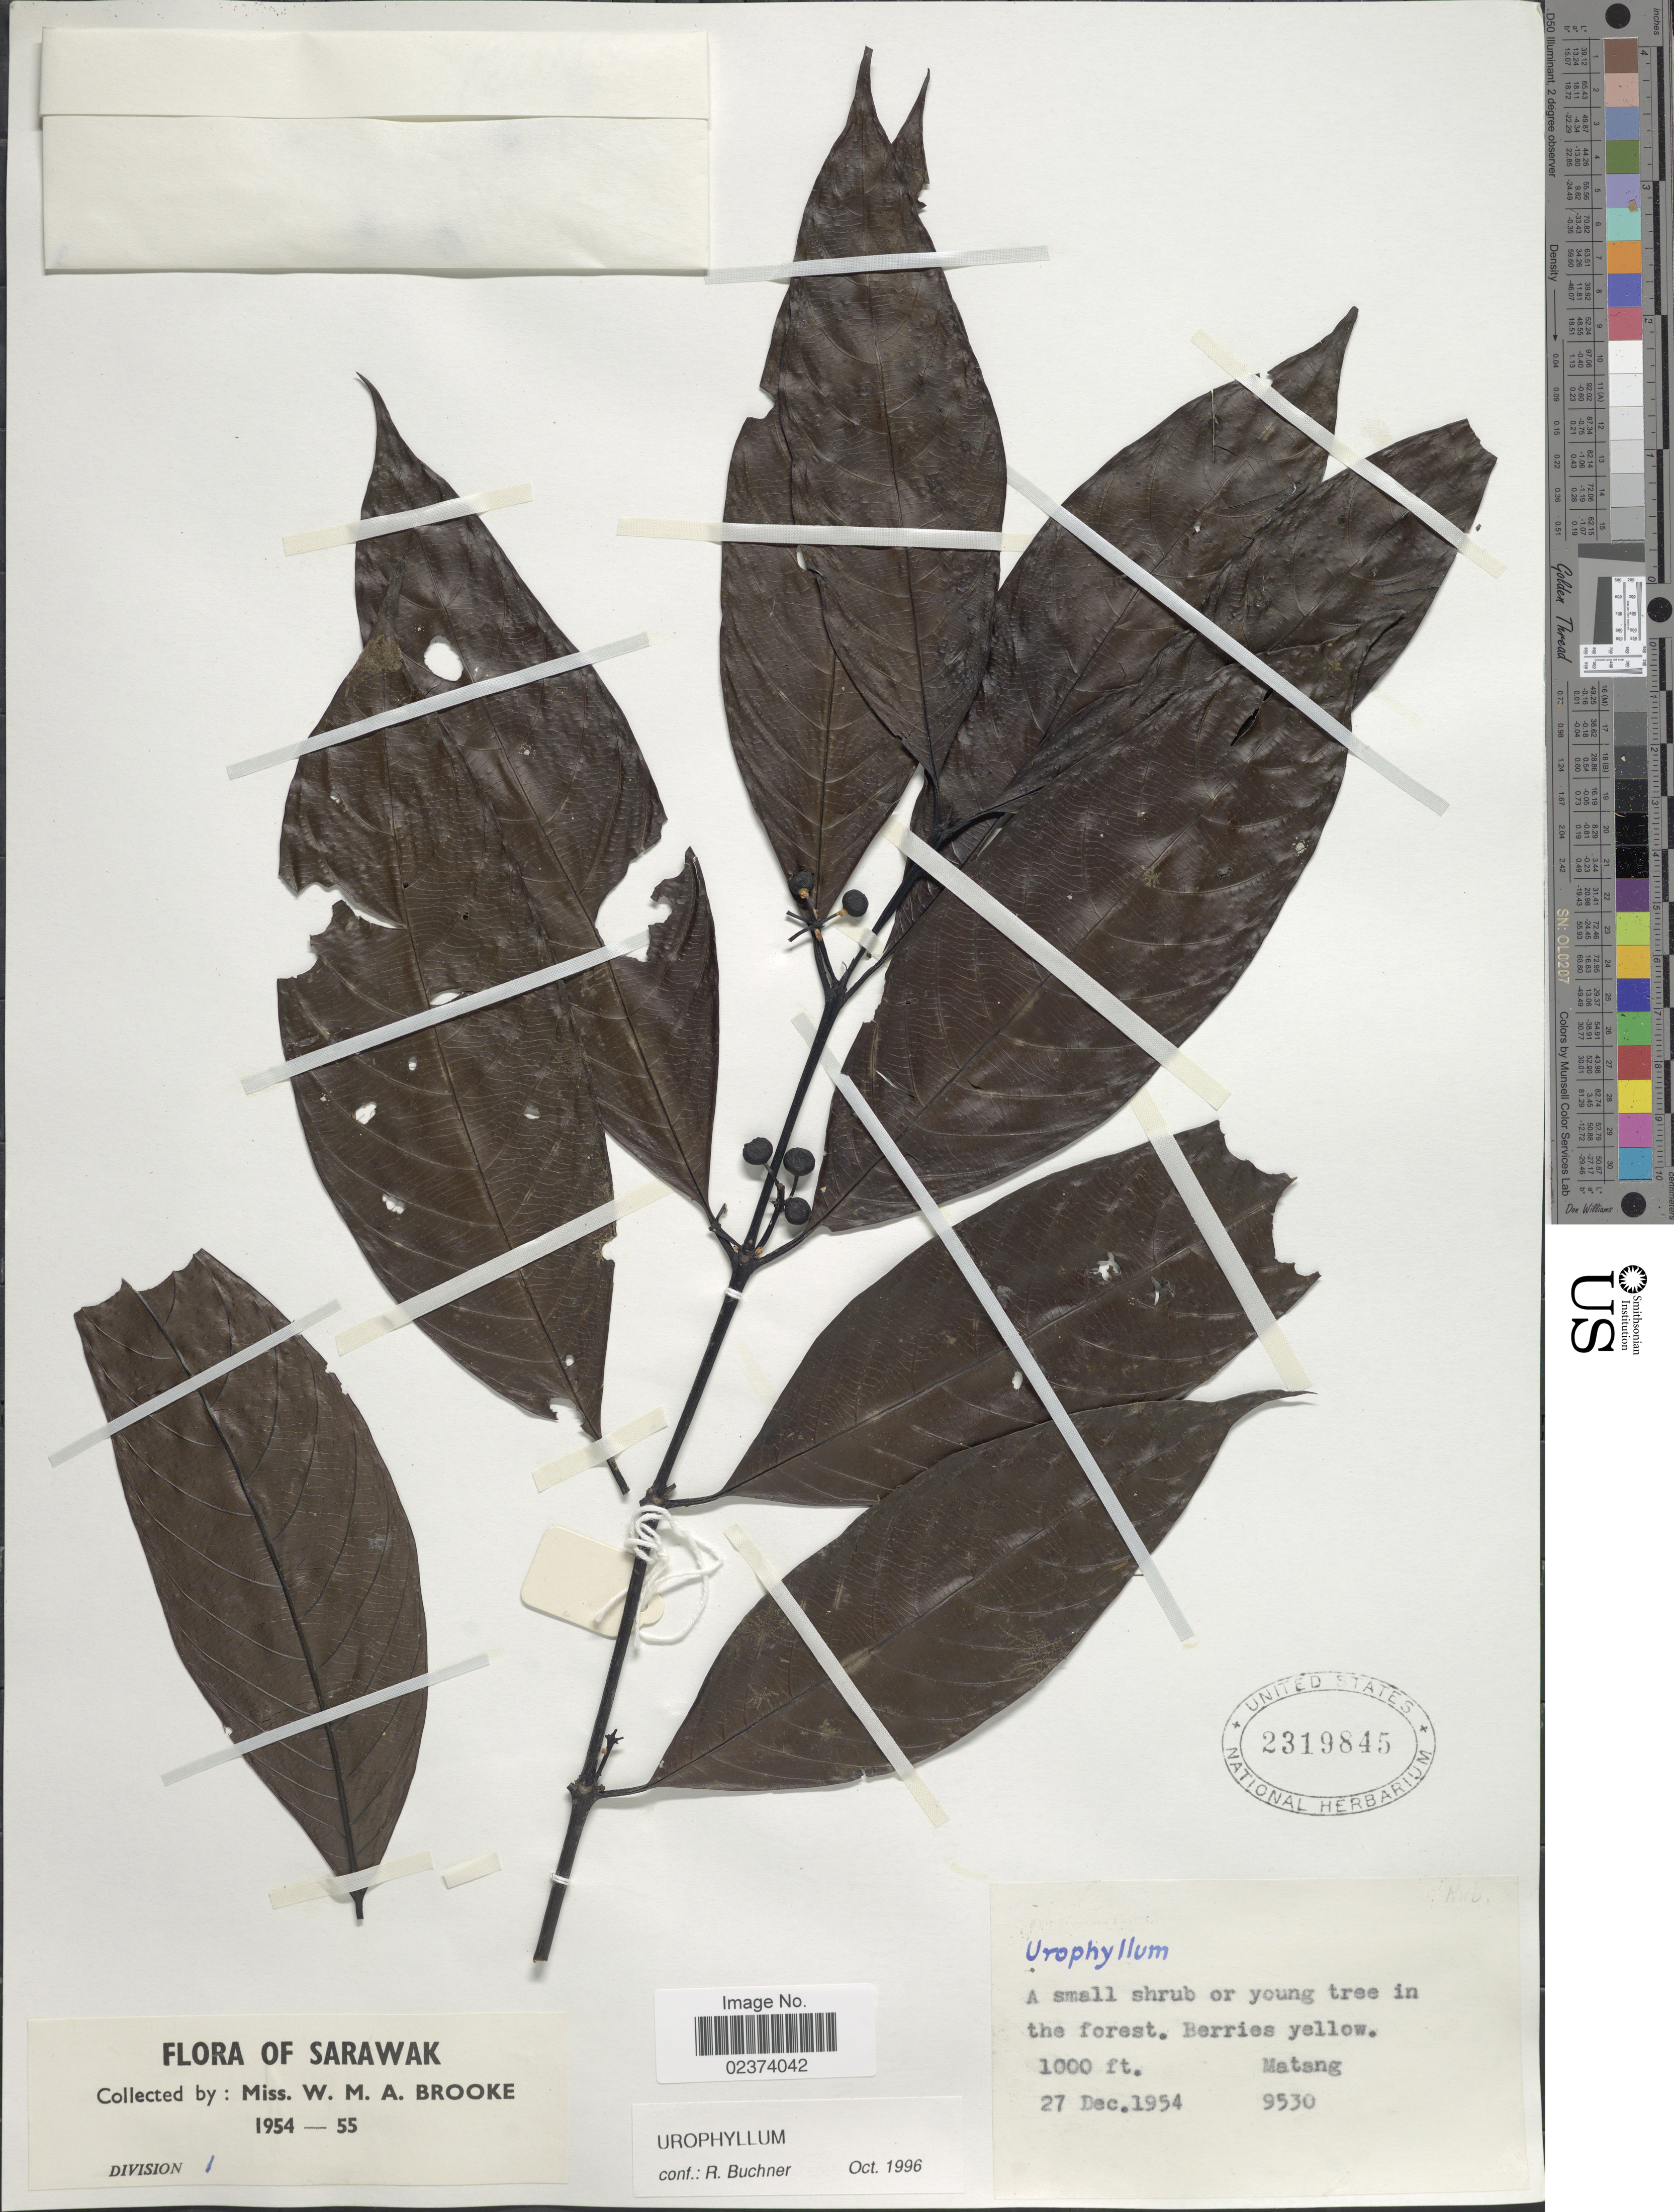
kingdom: Plantae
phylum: Tracheophyta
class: Magnoliopsida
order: Gentianales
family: Rubiaceae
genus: Urophyllum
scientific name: Urophyllum sp.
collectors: W. Brooke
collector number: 9530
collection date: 1954-12-27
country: Malaysia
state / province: Sarawak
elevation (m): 305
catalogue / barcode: US 2319845